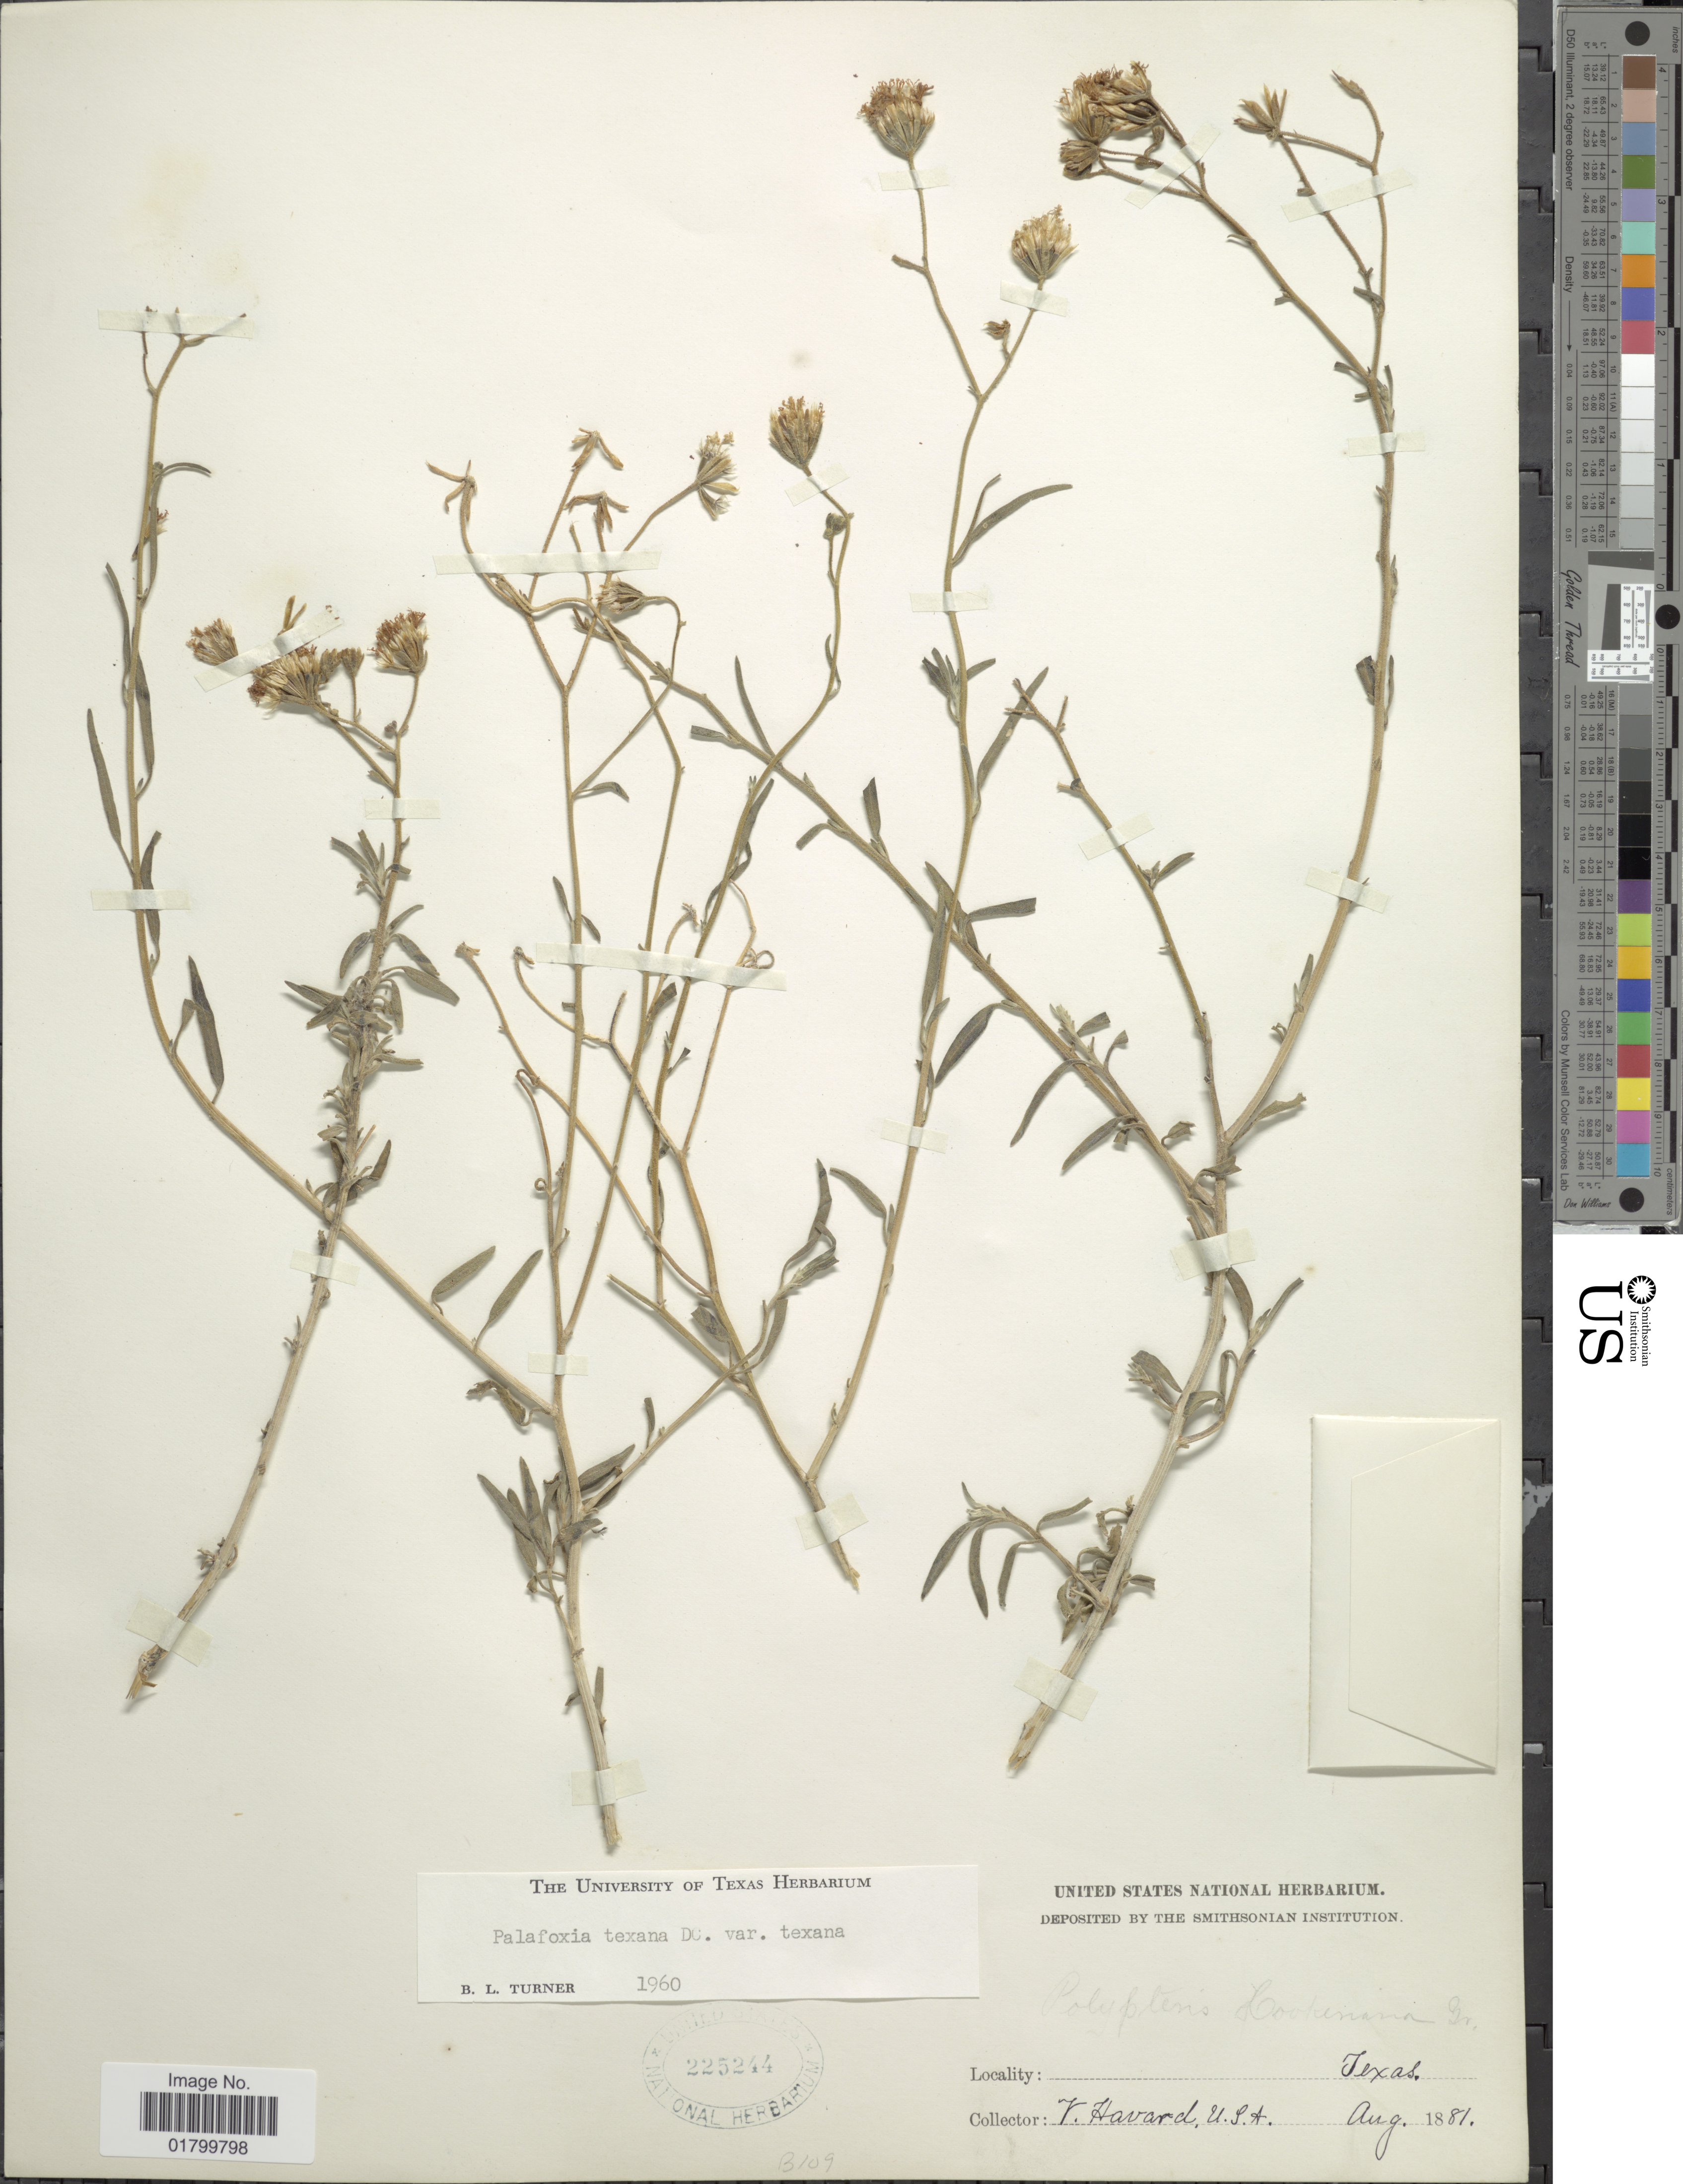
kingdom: Plantae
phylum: Tracheophyta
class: Magnoliopsida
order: Asterales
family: Asteraceae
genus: Palafoxia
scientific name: Palafoxia texana var. texana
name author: DC.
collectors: V. Havard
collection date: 1881-08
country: United States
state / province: Texas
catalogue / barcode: US 225244